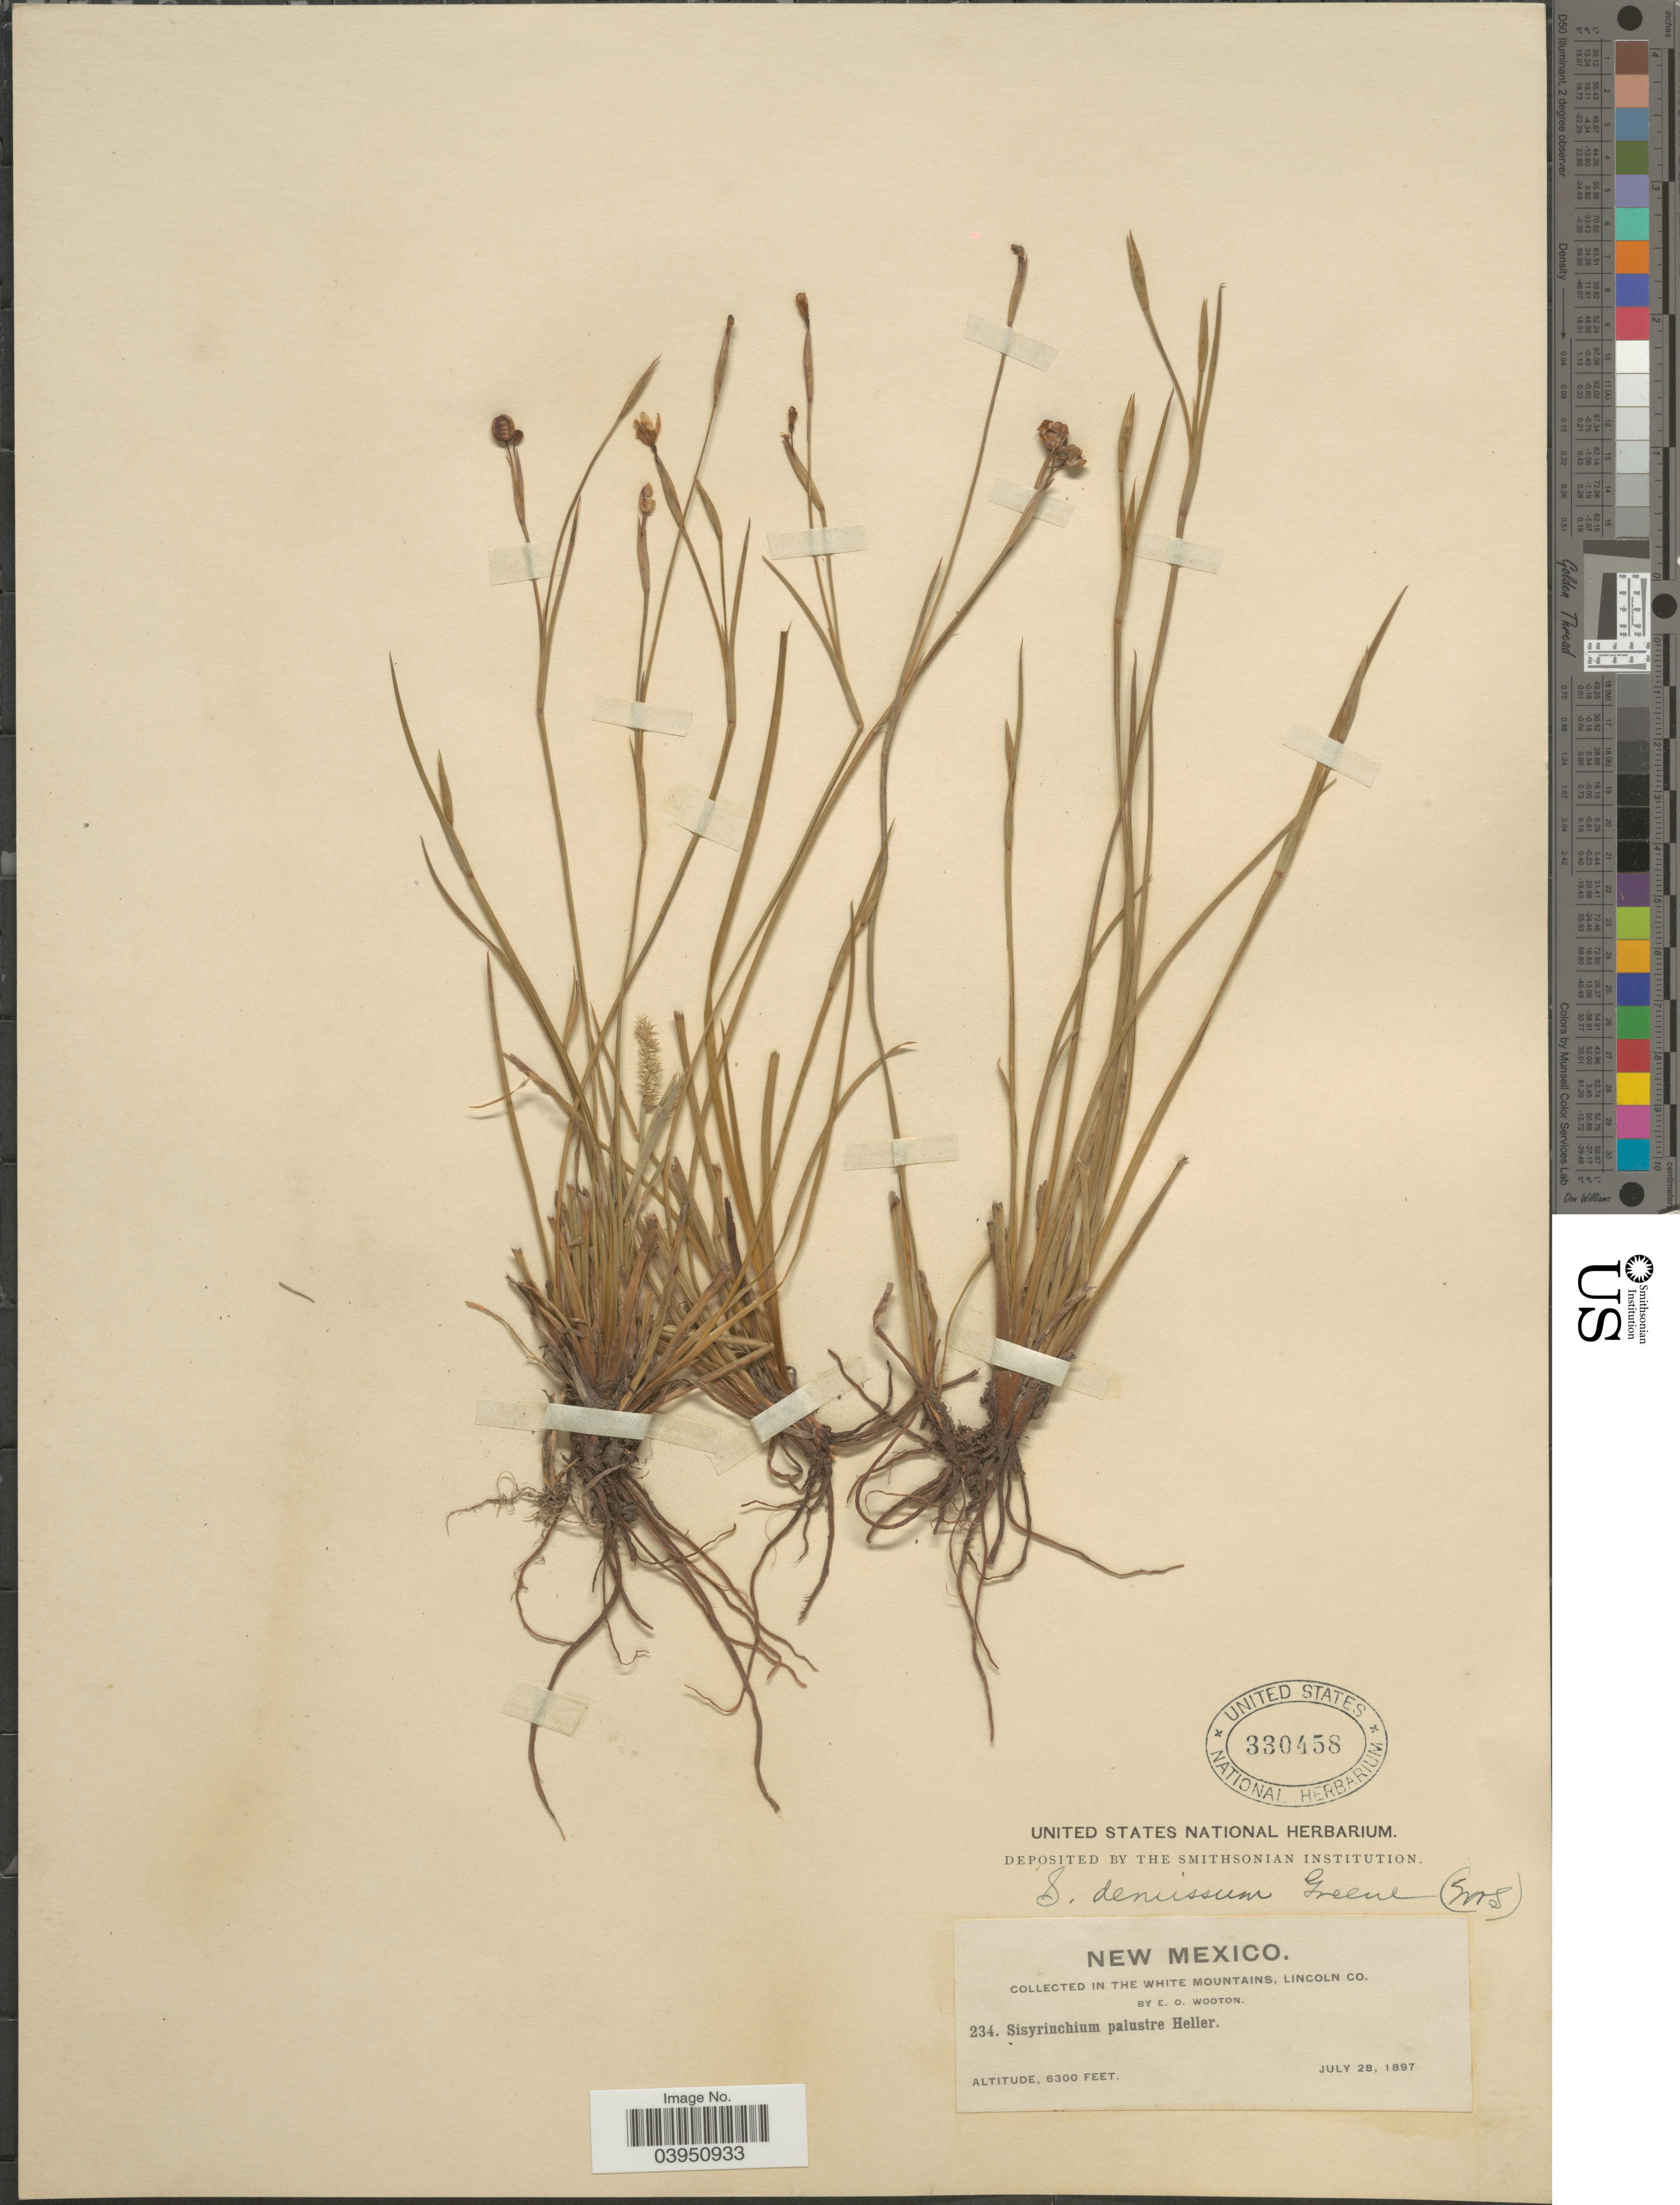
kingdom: Plantae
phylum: Tracheophyta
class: Liliopsida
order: Asparagales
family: Iridaceae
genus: Sisyrinchium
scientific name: Sisyrinchium demissum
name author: Greene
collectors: E. O. Wooton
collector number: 234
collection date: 1897-07-28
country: United States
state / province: New Mexico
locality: In the White Mountains, Lincoln Co.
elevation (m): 1920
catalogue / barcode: US 330458